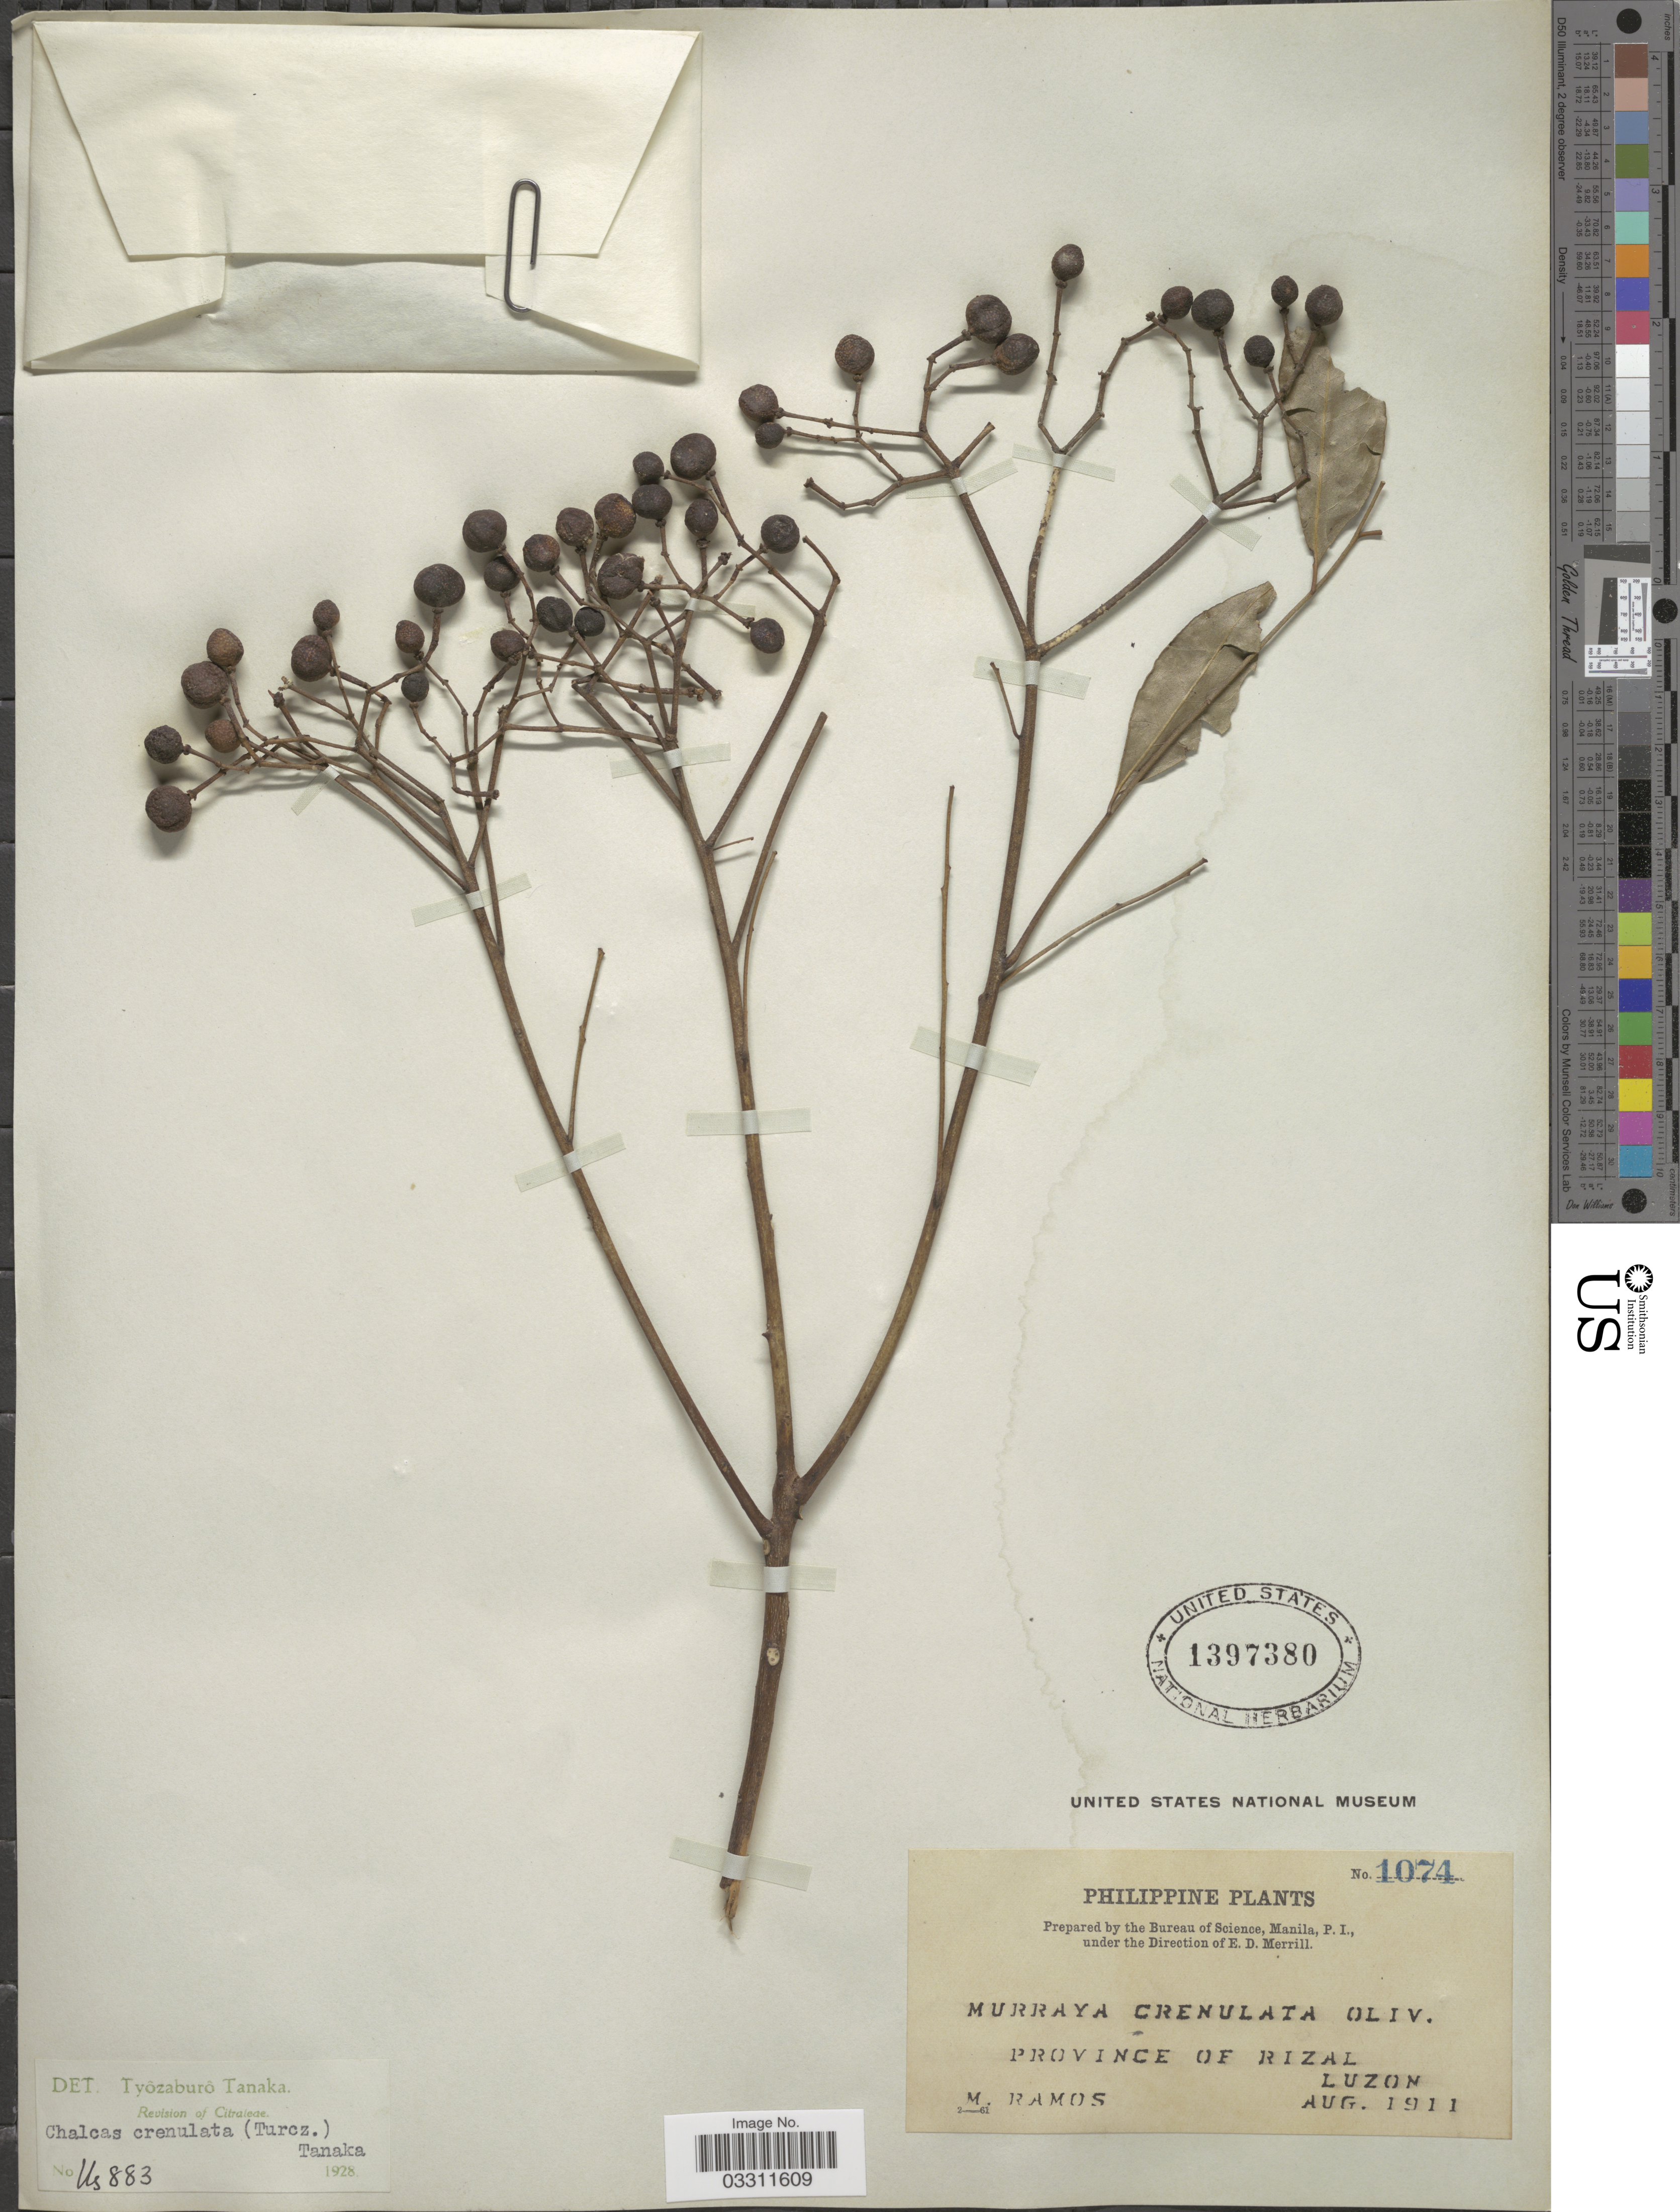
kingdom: Plantae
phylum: Tracheophyta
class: Magnoliopsida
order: Sapindales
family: Rutaceae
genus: Murraya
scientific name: Murraya crenulata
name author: (Turcz.) Oliv.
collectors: M. Ramos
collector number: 1074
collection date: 1911-08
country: Philippines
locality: Province of Rizal. Luzon.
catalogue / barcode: US 1397380